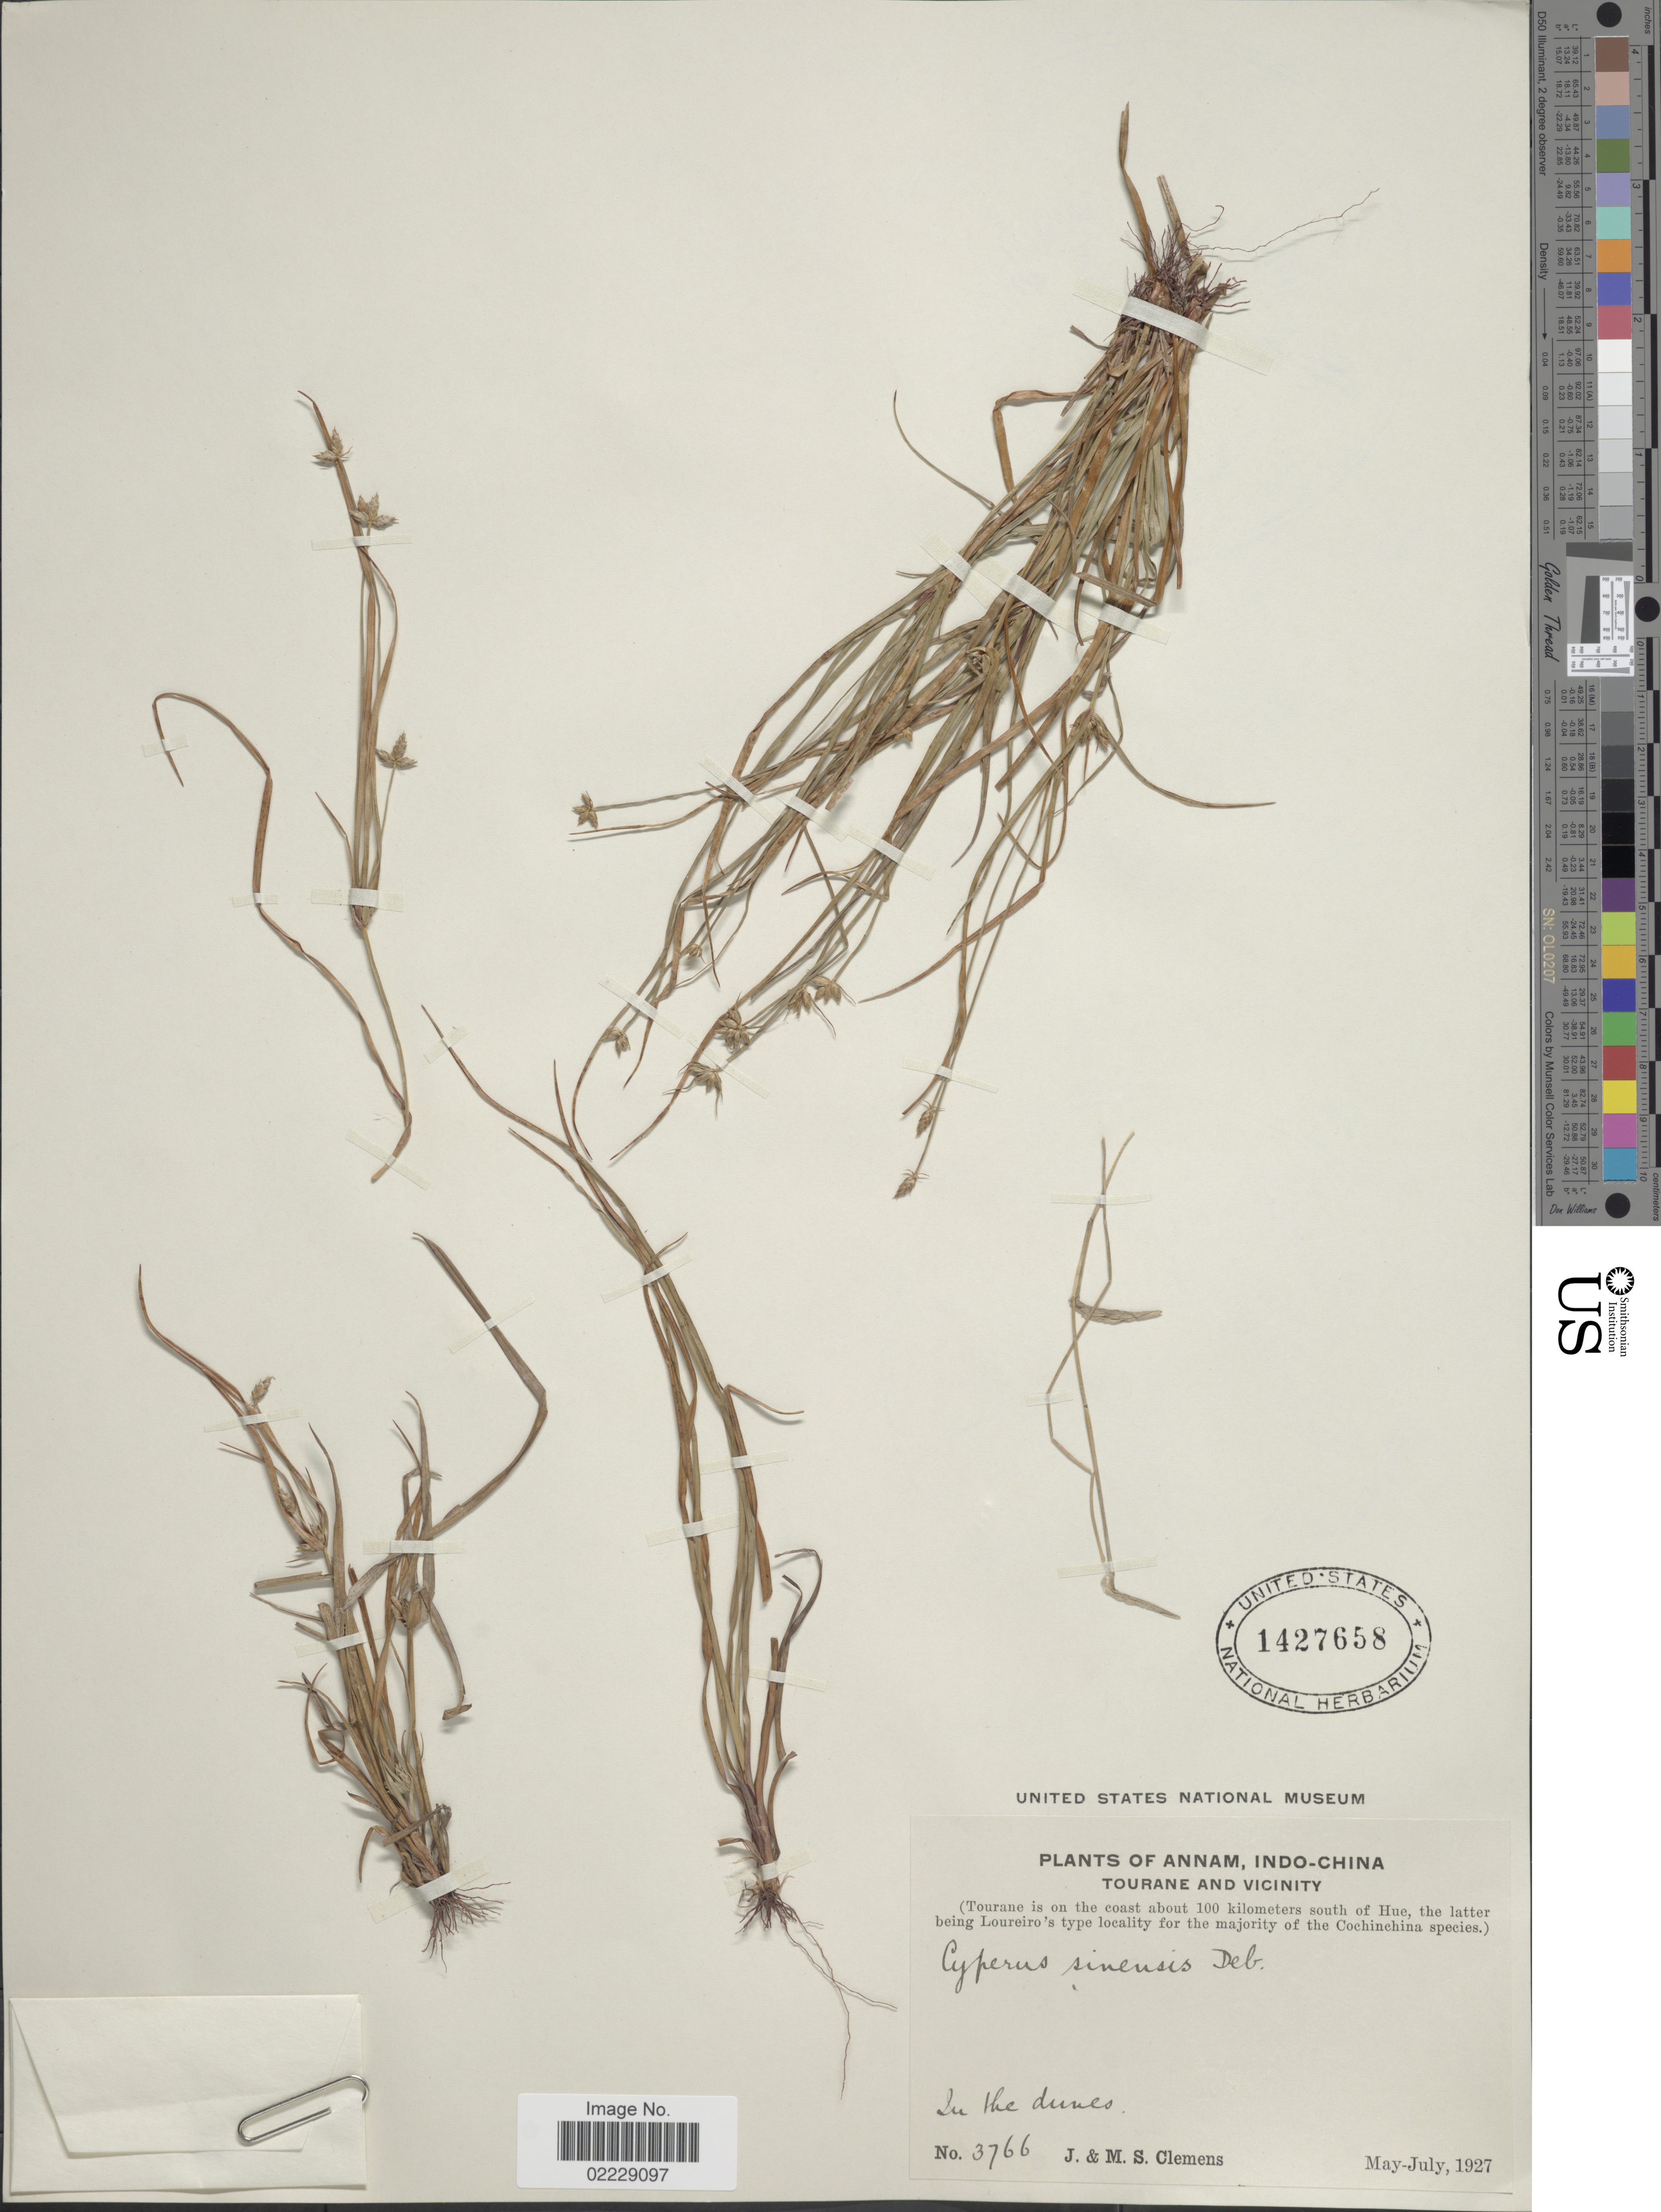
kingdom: Plantae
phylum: Tracheophyta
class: Liliopsida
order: Poales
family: Cyperaceae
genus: Cyperus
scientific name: Cyperus radians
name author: Nees & Meyen ex Kunth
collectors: J. Clemens & M. S. Clemens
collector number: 3766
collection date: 1927-05/1927-07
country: Vietnam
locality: Indo-China, Annam, Tourane and Vicinity (Tourane is on the coast about 100 kilometers south of Hue), in the dunes.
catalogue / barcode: US 1427658